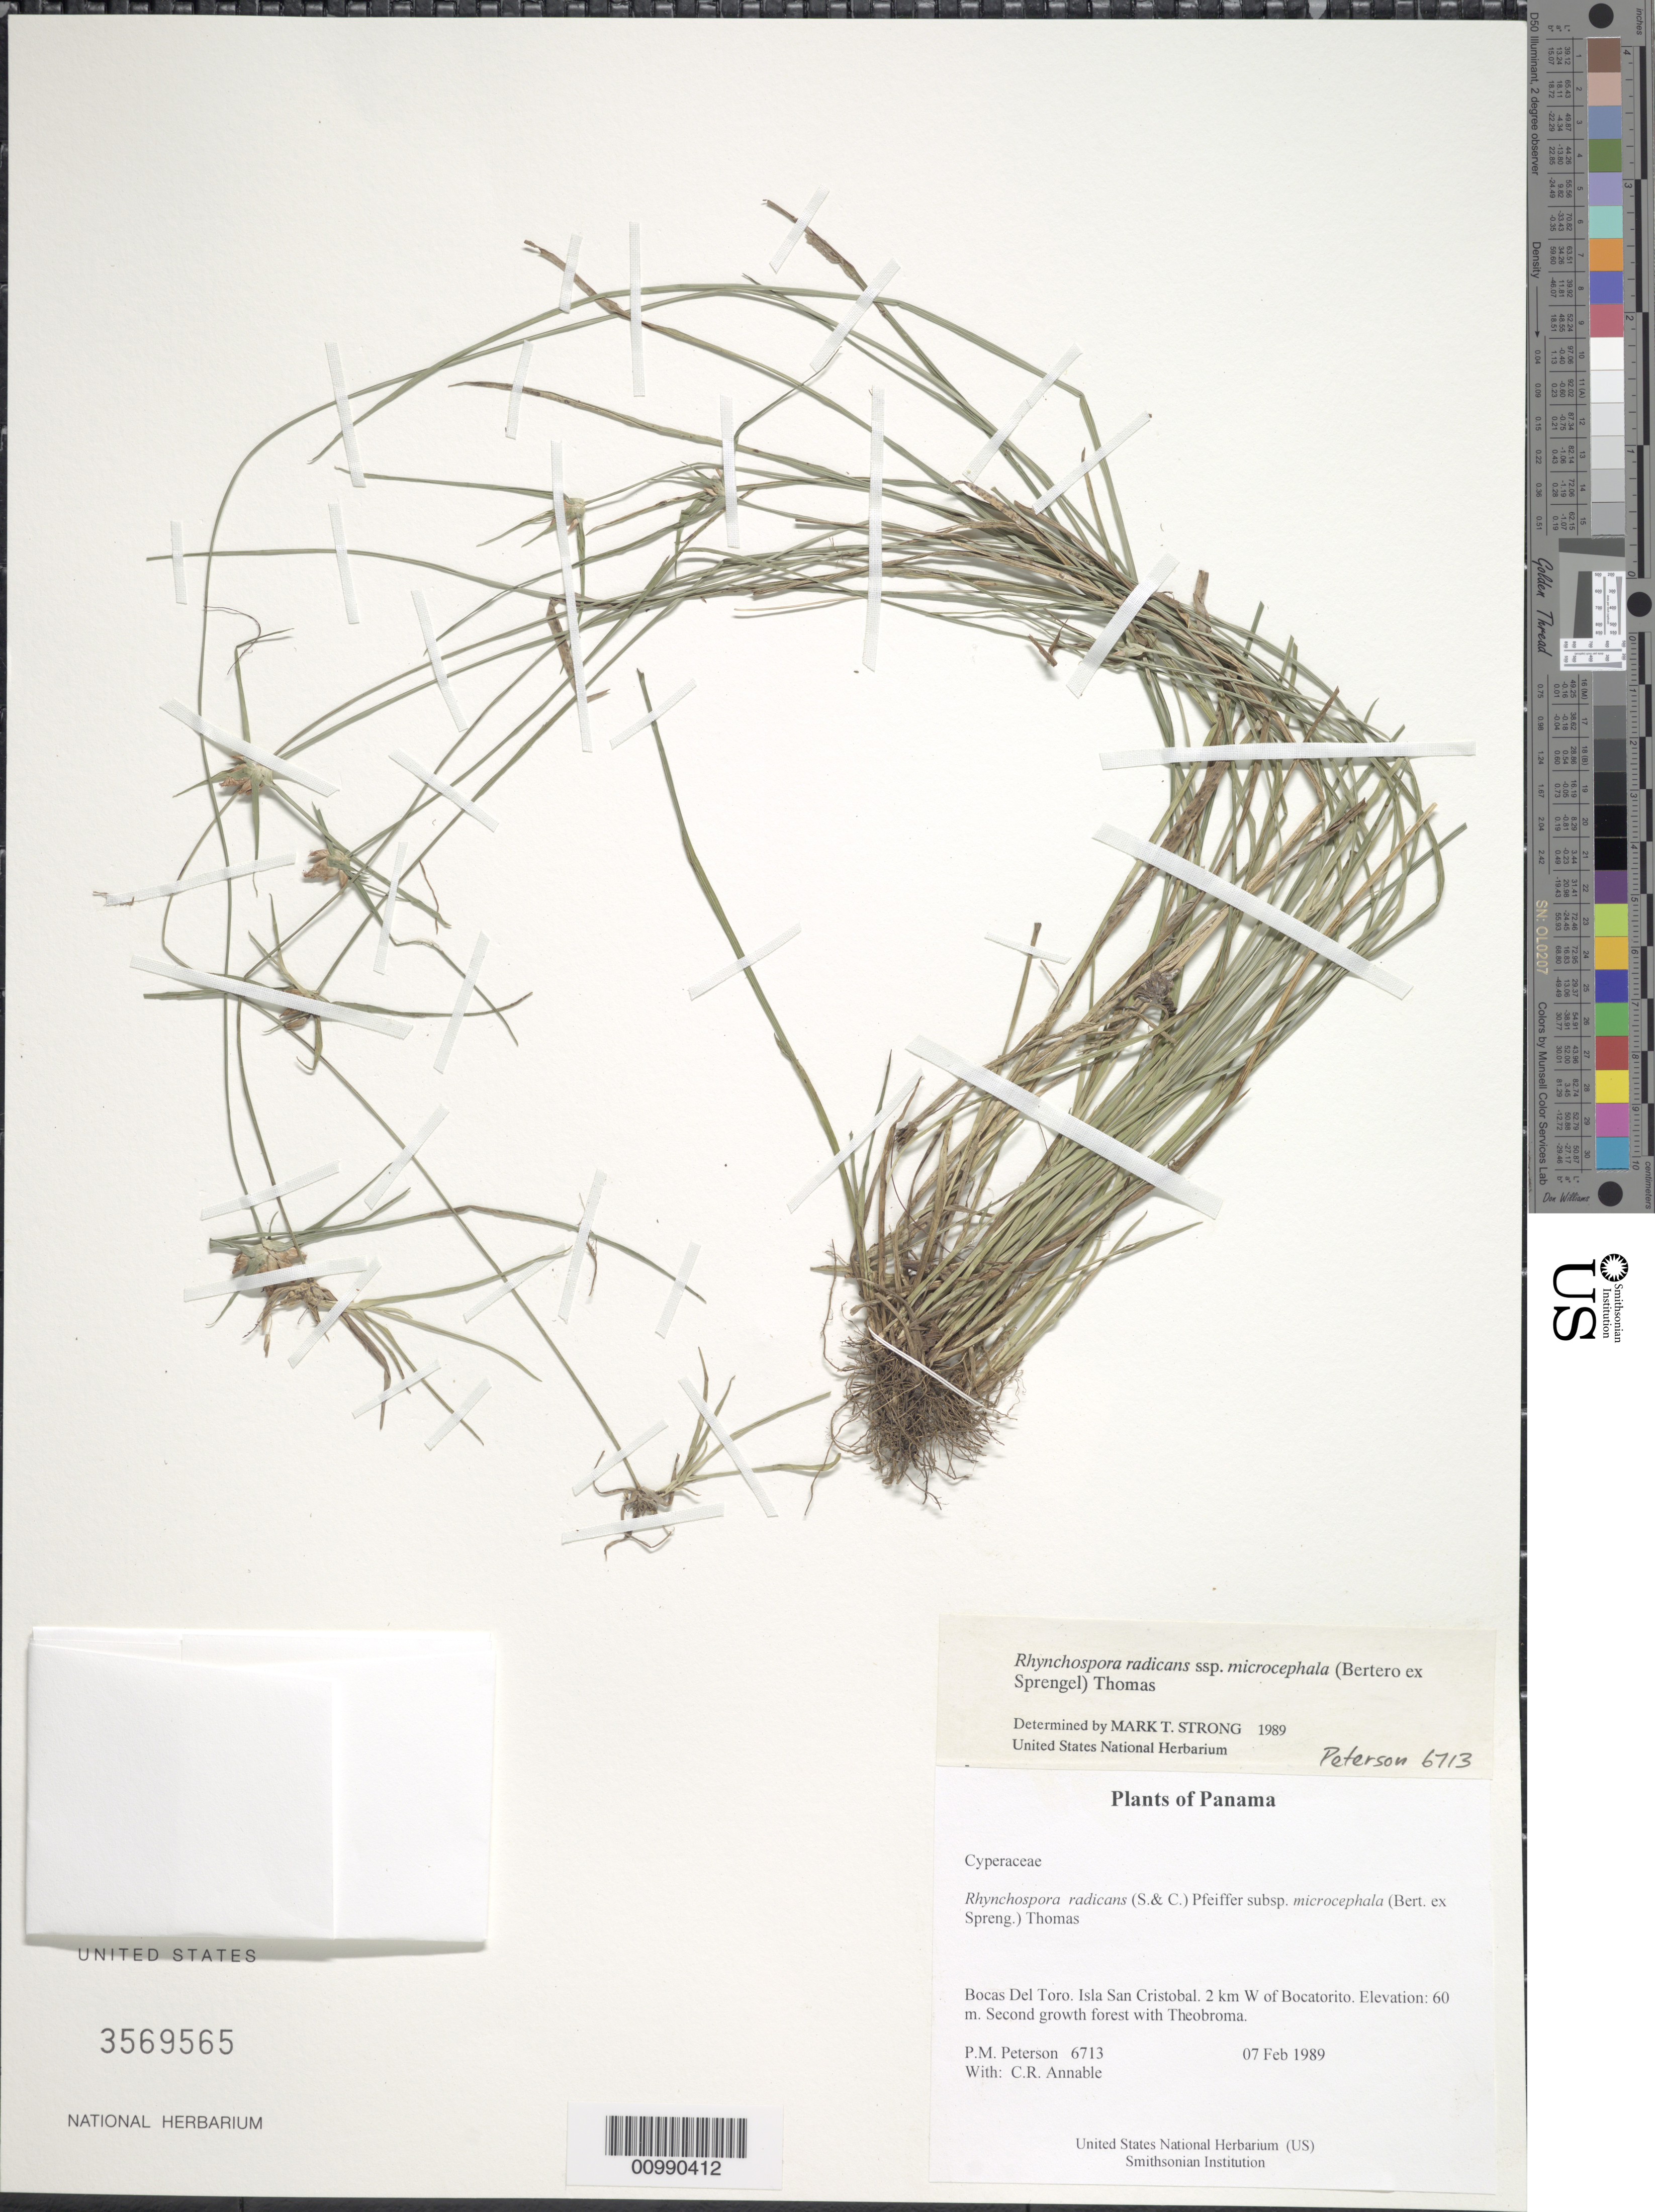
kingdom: Plantae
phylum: Tracheophyta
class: Liliopsida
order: Poales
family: Cyperaceae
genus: Rhynchospora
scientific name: Rhynchospora radicans subsp. microcephala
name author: (Bertero ex Spreng.) W.W. Thomas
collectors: P. M. Peterson & C. R. Annable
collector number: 06713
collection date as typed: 07 Feb 1989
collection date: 1989-02-07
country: Panama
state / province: Bocas del Toro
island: San Cristobal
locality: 2 km W of Bocatorito.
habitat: Second growth forest with Theobroma.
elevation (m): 60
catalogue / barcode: US 3569565